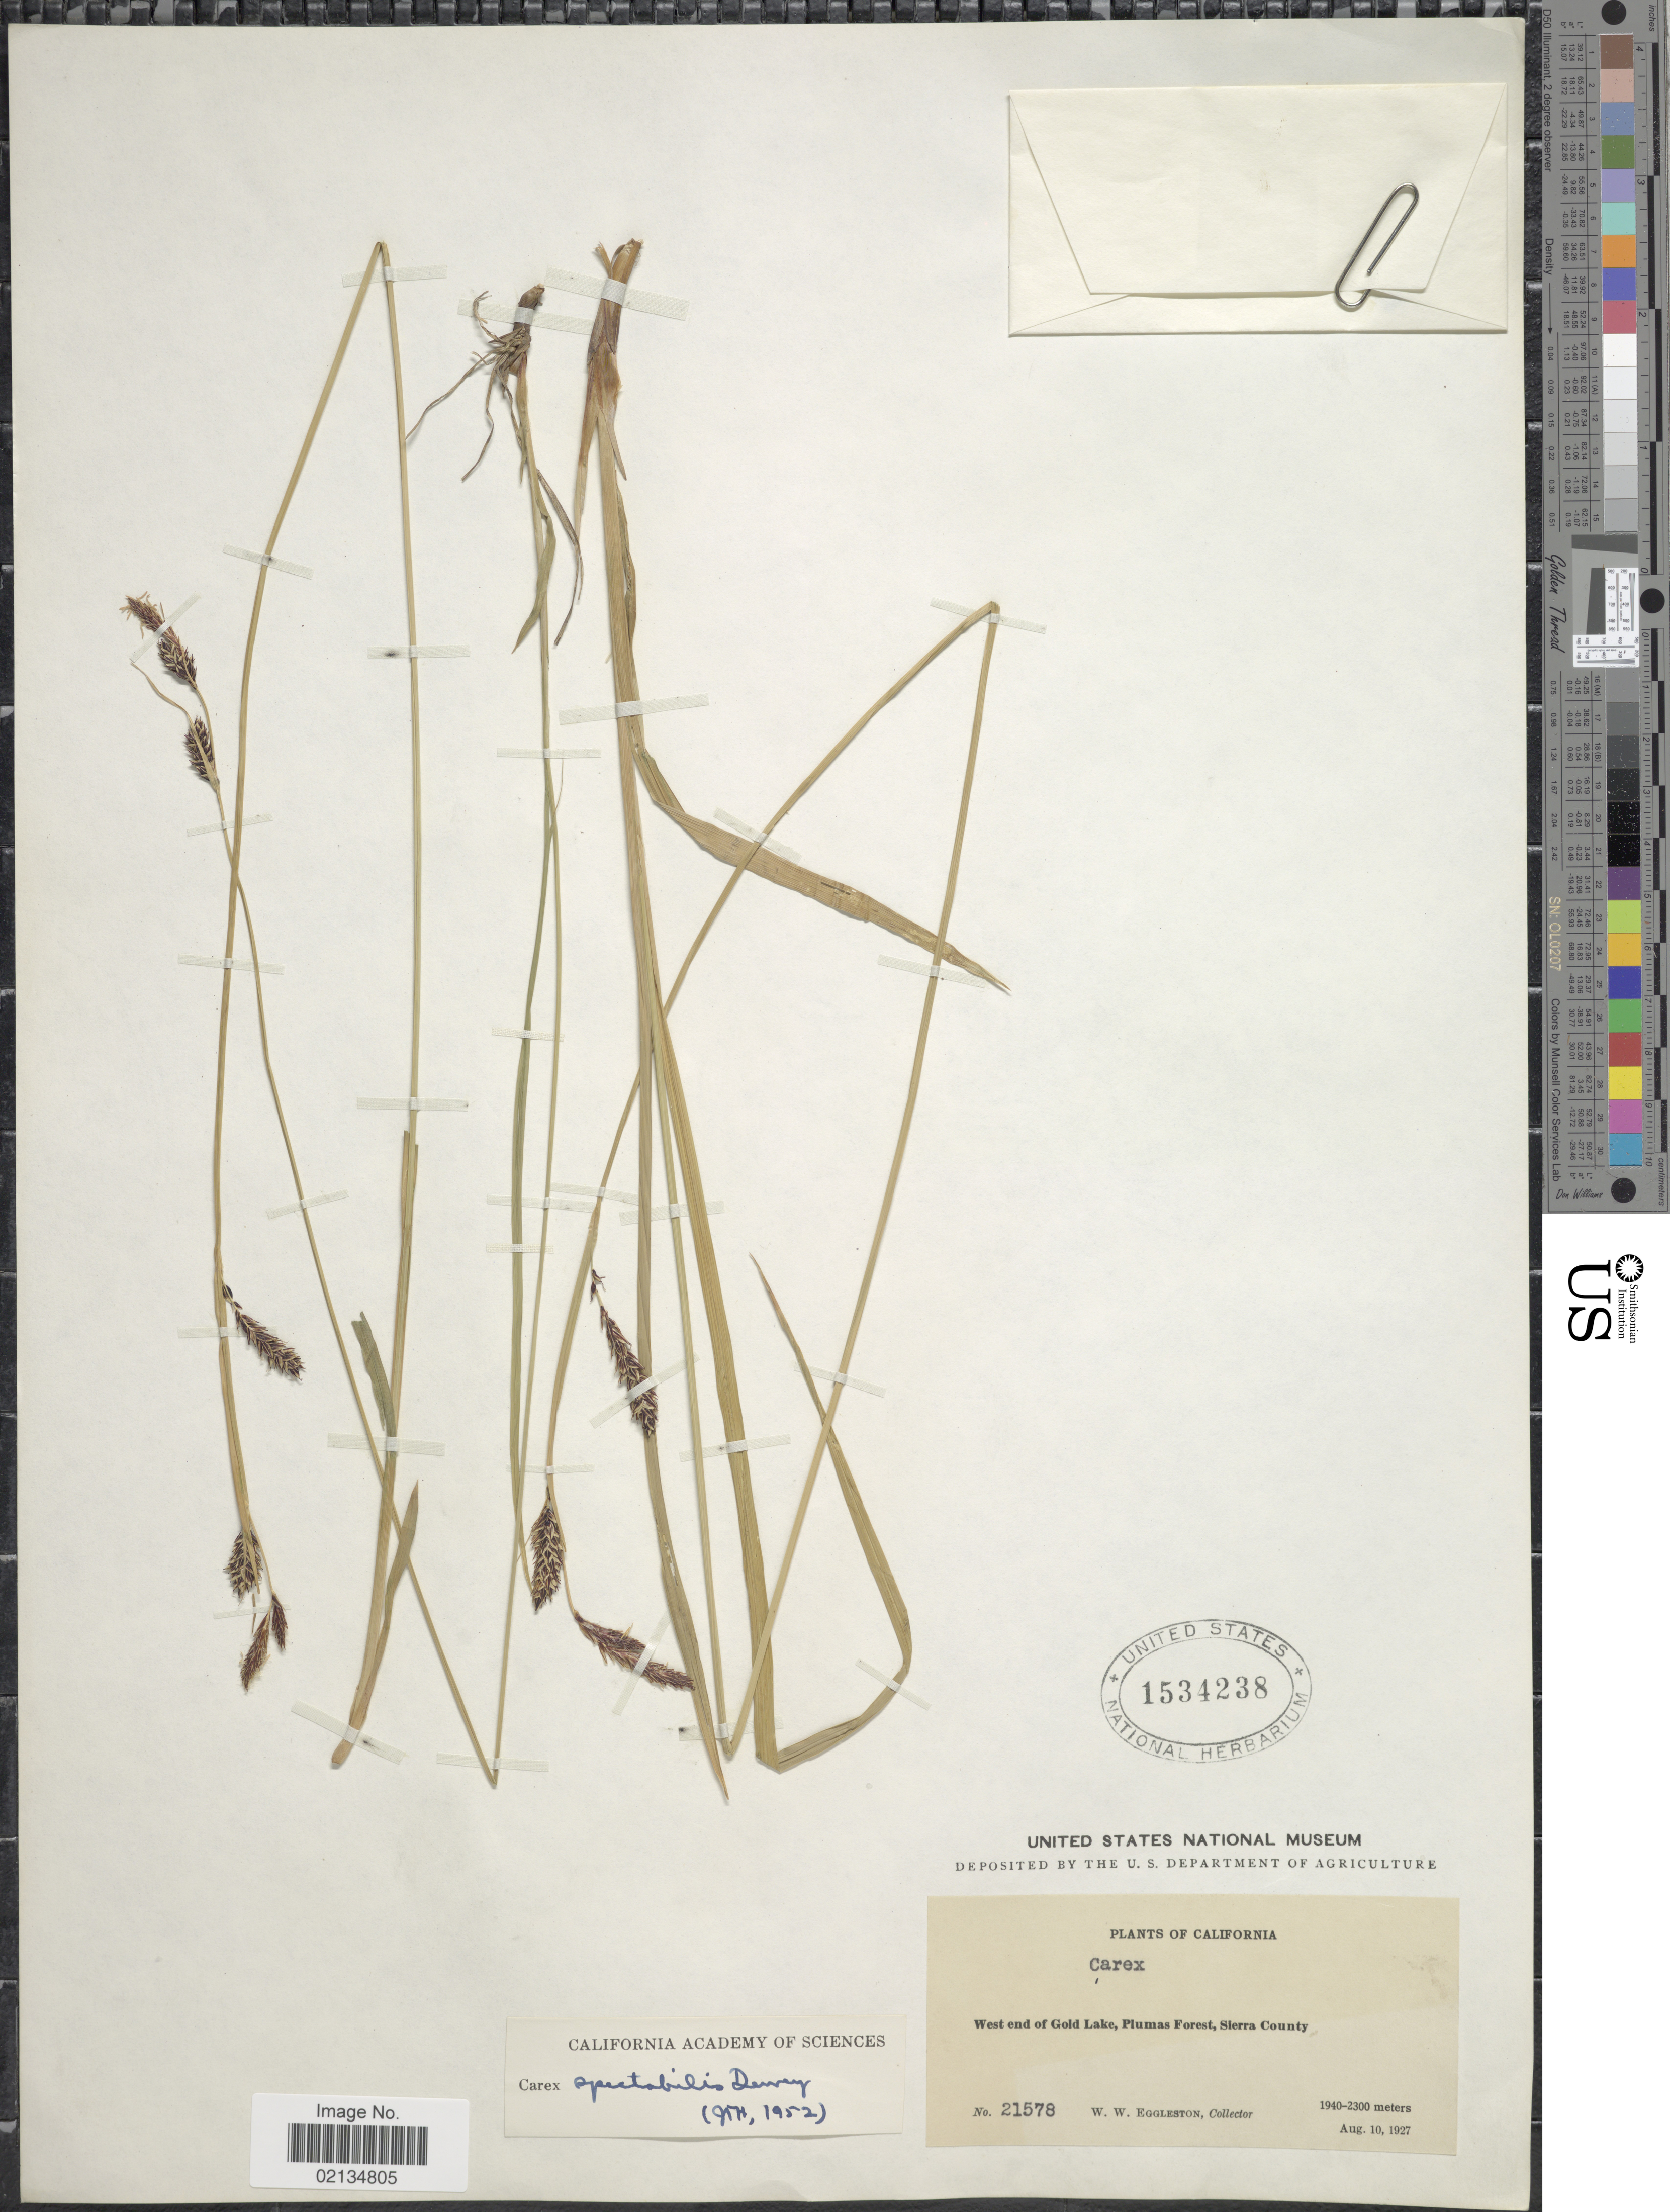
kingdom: Plantae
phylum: Tracheophyta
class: Liliopsida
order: Poales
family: Cyperaceae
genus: Carex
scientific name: Carex spectabilis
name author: Dewey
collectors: W. W. Eggleston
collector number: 21578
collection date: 1927-08-10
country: United States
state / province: California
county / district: Sierra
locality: West end of Gold Lake, Plumas Forest, Sierra County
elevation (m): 1940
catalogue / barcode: US 1534238